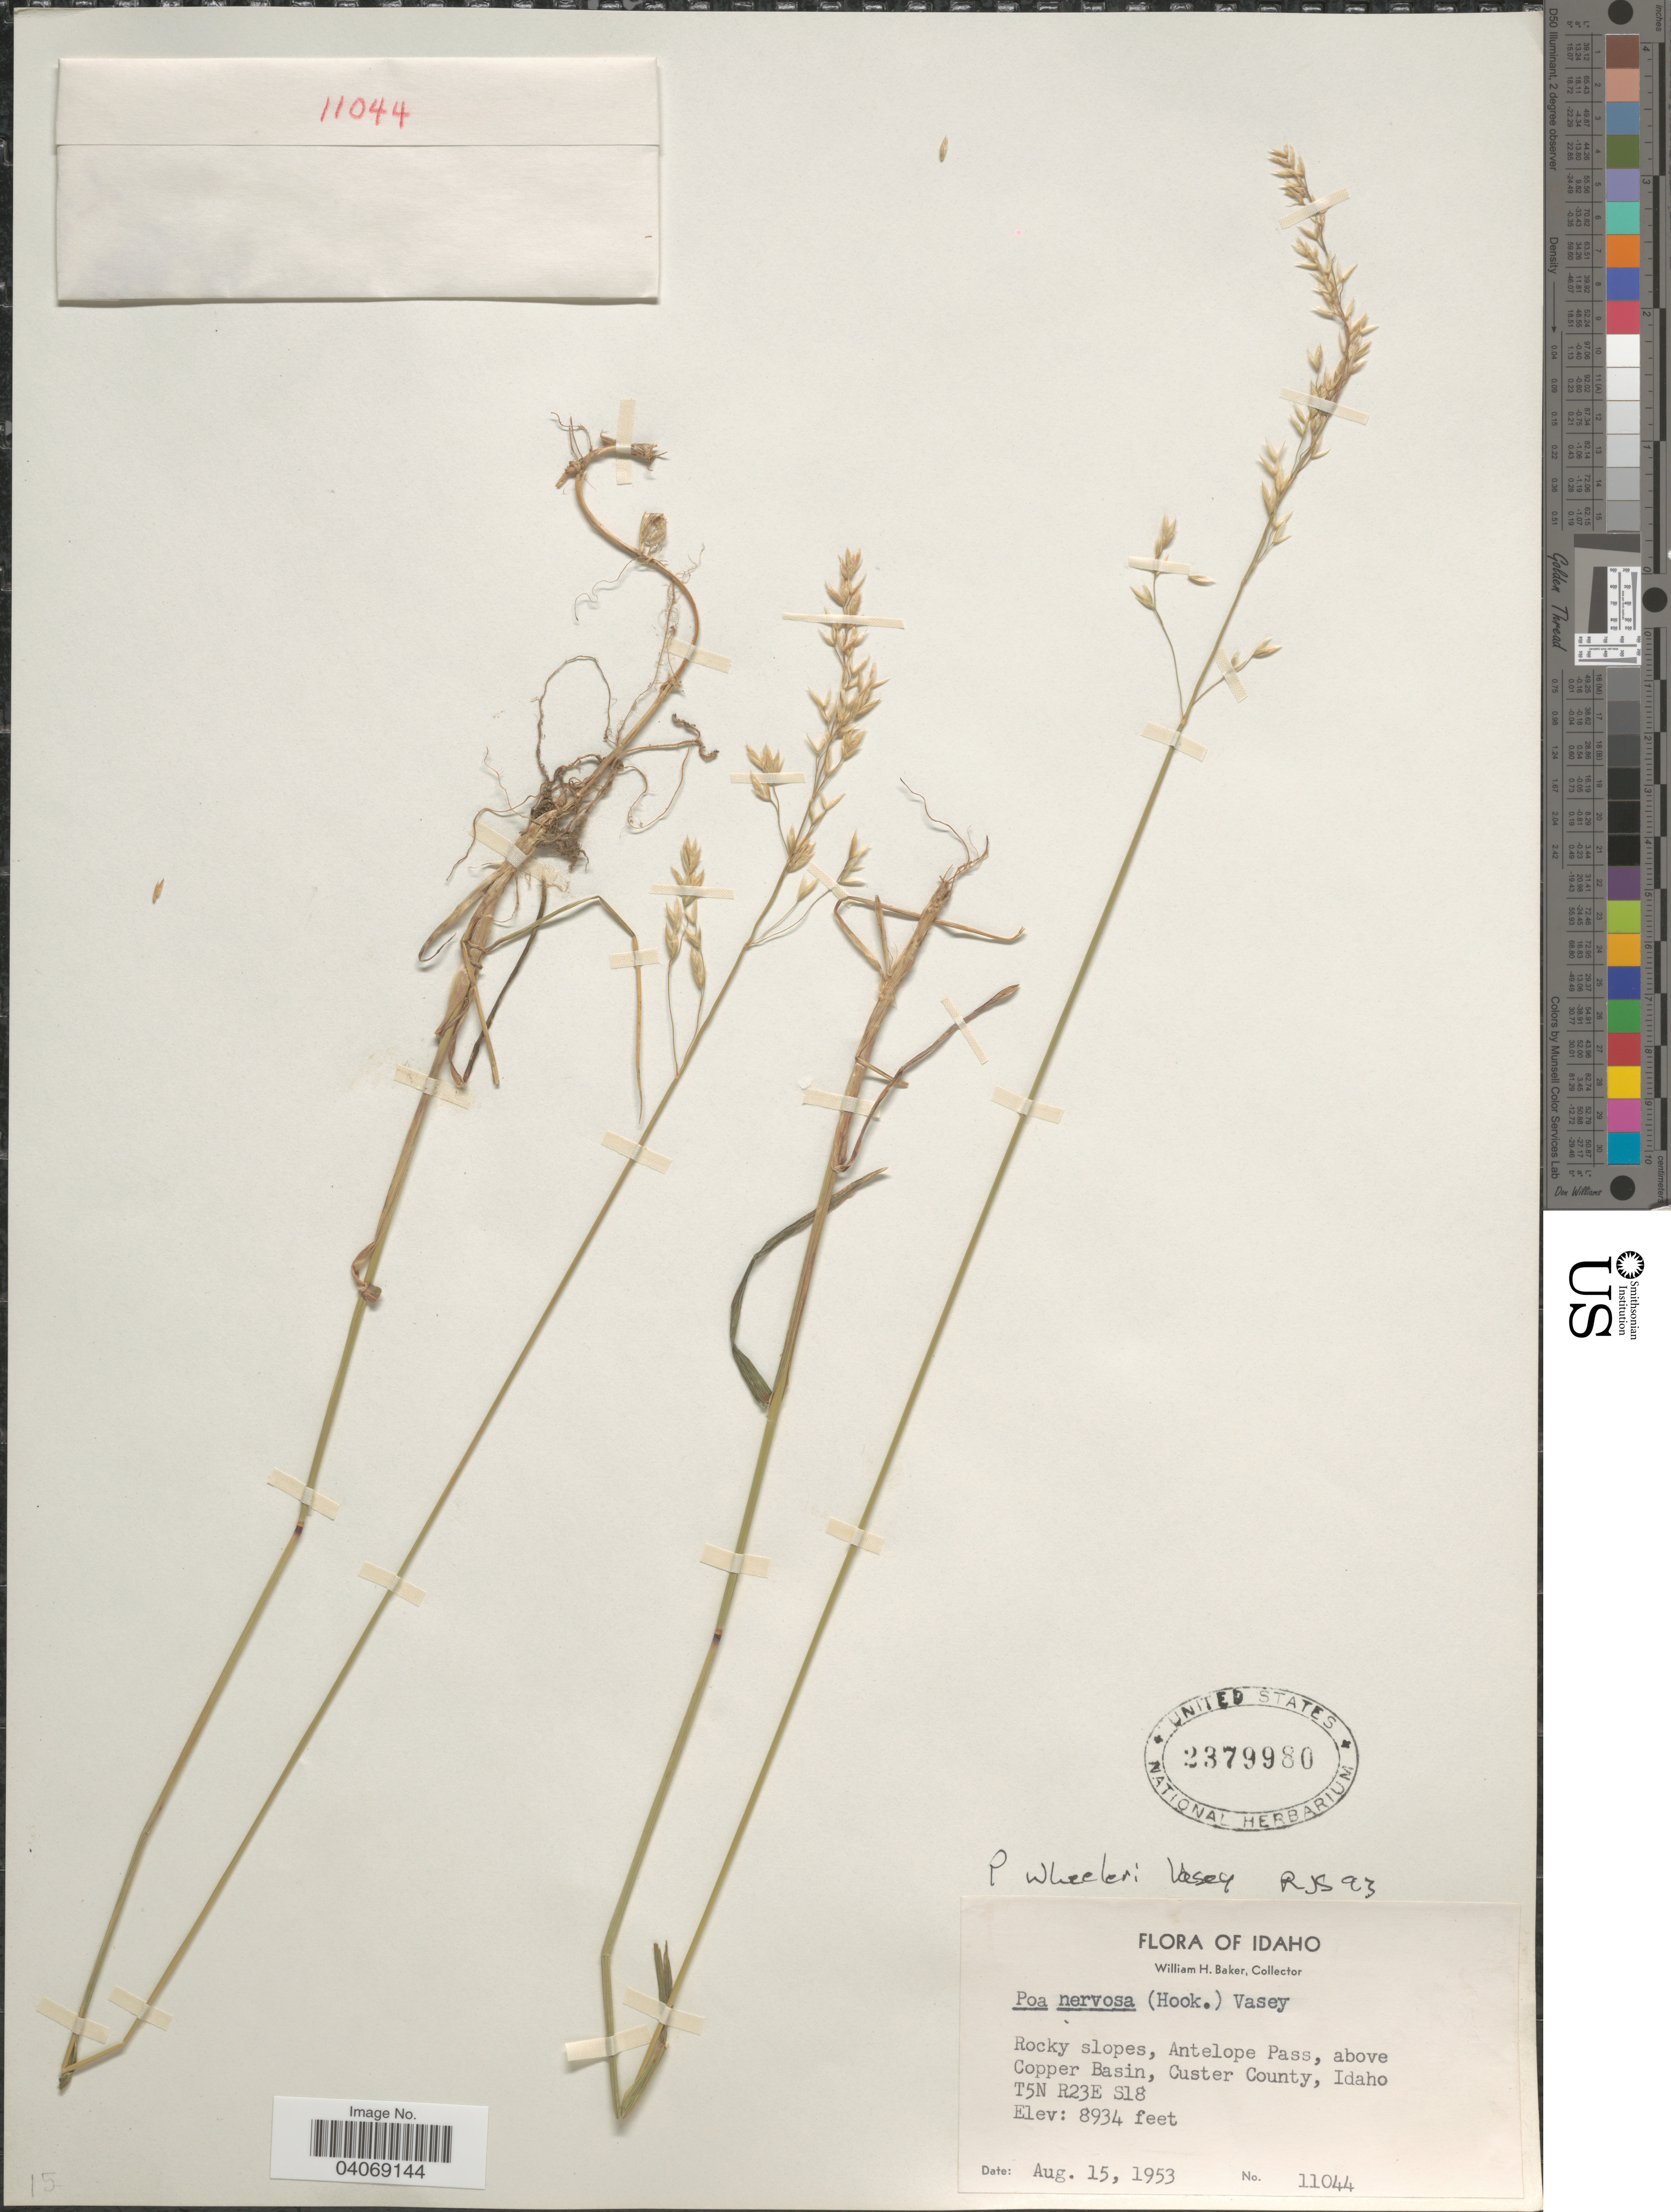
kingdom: Plantae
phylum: Tracheophyta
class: Liliopsida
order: Poales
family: Poaceae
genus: Poa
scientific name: Poa wheeleri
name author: Vasey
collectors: W. H. Baker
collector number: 11044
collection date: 1953-08-15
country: United States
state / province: Idaho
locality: Rocky slopes, Antelope Pass, above Copper Basin, Custer County, T5N R23E S18.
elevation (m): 2723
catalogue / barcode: US 2379980